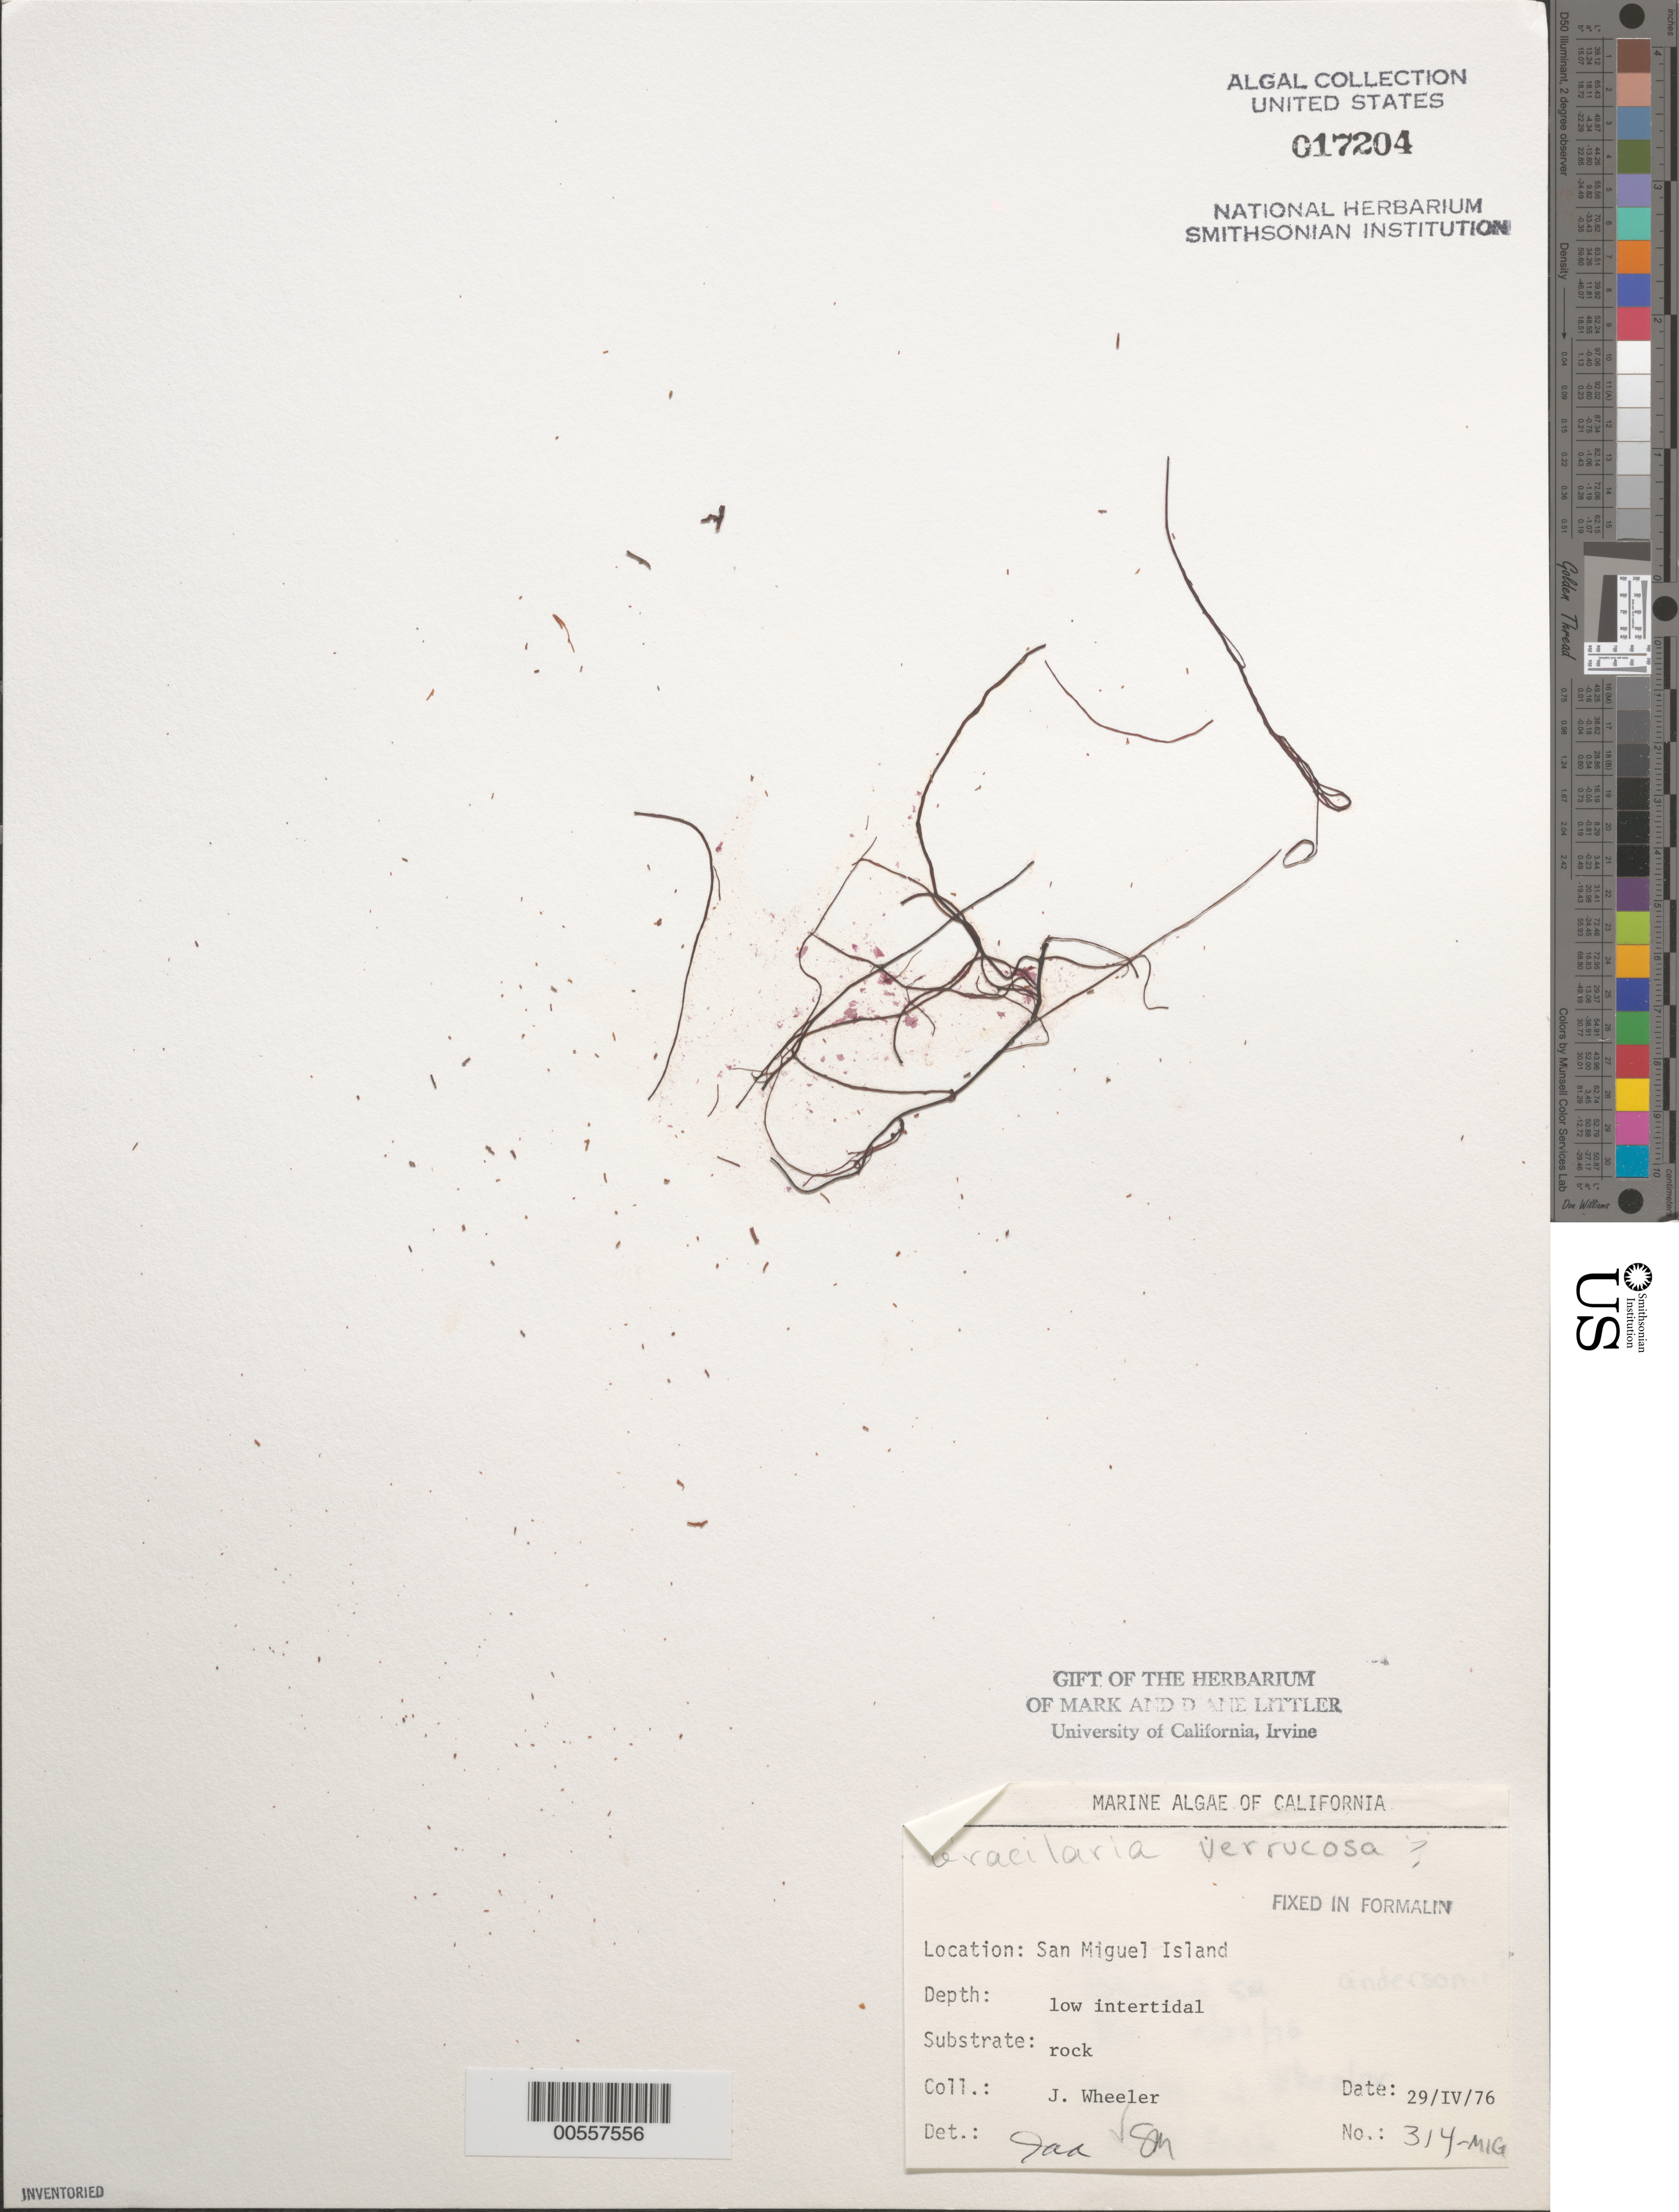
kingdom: Plantae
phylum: Rhodophyta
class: Florideophyceae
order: Gracilariales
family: Gracilariaceae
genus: Gracilariopsis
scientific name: Gracilariopsis longissima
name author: (S.G. Gmel.) Steentoft et al.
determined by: Algae name updating Project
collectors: J. L. Wheeler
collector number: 314-MIG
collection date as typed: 29 Apr 1976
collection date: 1976-04-29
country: United States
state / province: California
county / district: Santa Barbara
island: San Miguel Island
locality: Cuyler Harbor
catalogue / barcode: US 17204